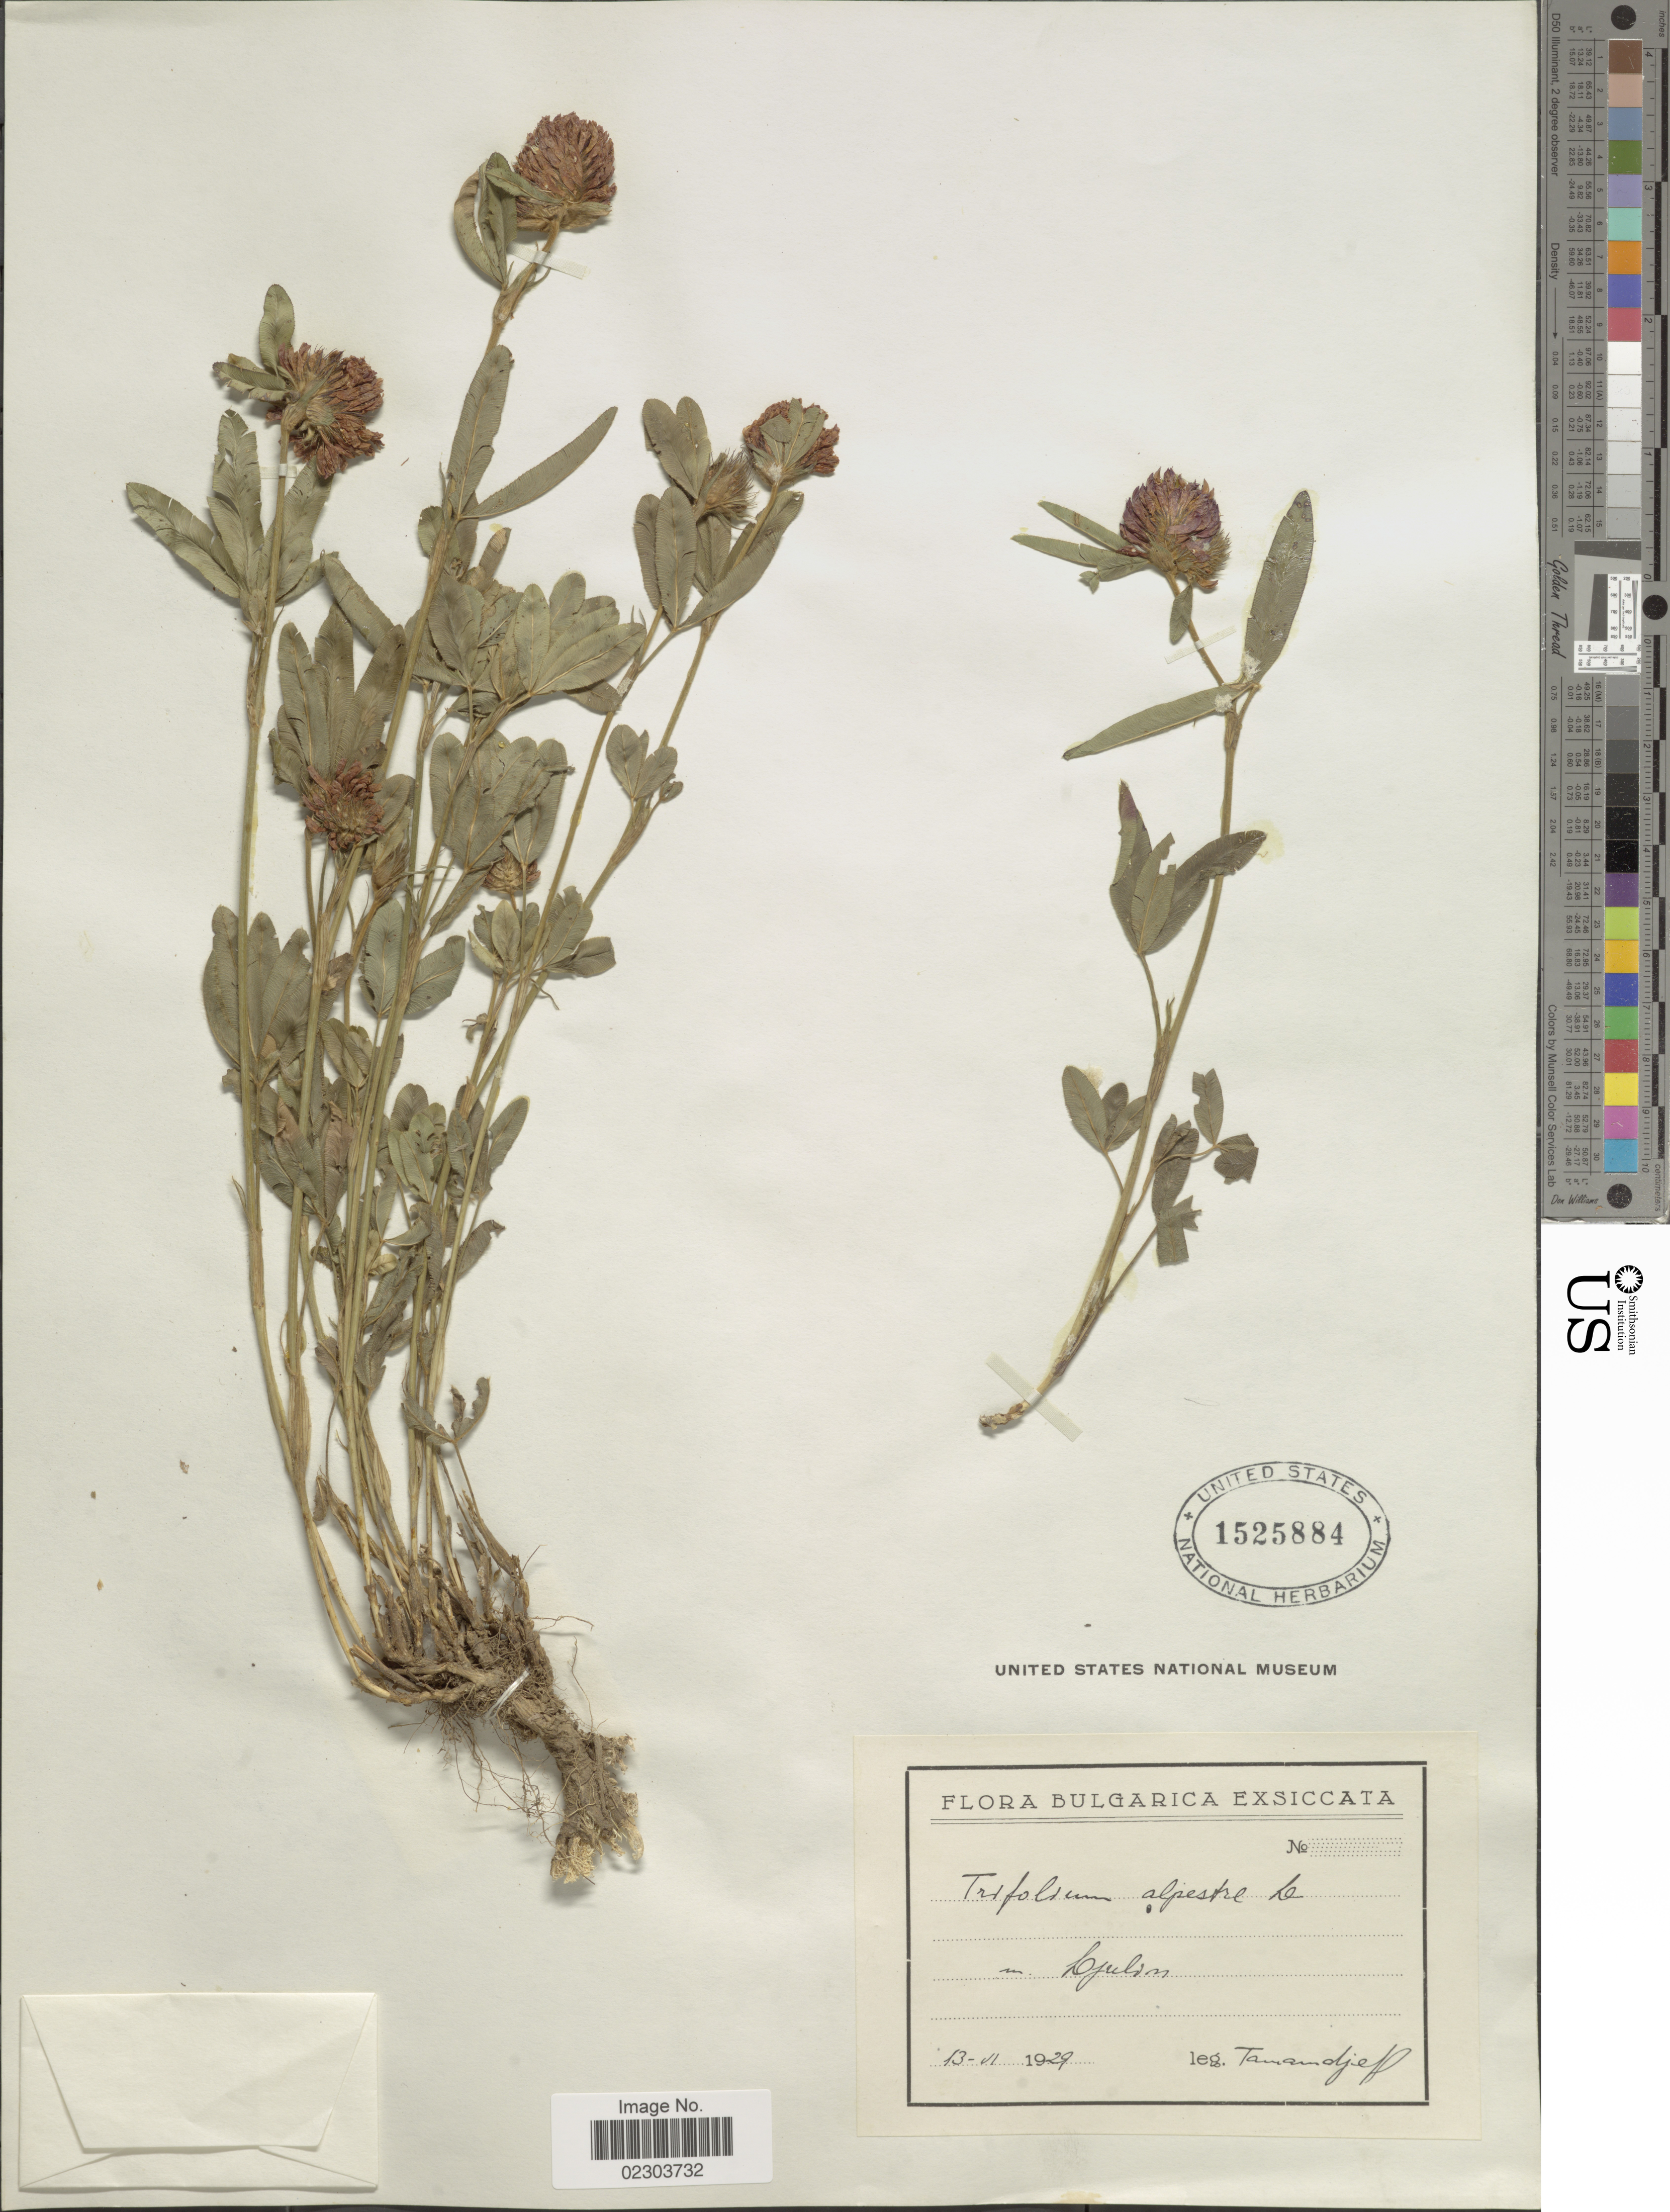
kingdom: Plantae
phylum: Tracheophyta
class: Magnoliopsida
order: Fabales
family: Fabaceae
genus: Trifolium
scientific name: Trifolium alpestre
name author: L.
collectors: -. Tamandjeff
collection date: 1929-06-13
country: Bulgaria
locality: Bulgarica, Djulin [interpreted]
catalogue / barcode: US 1525884